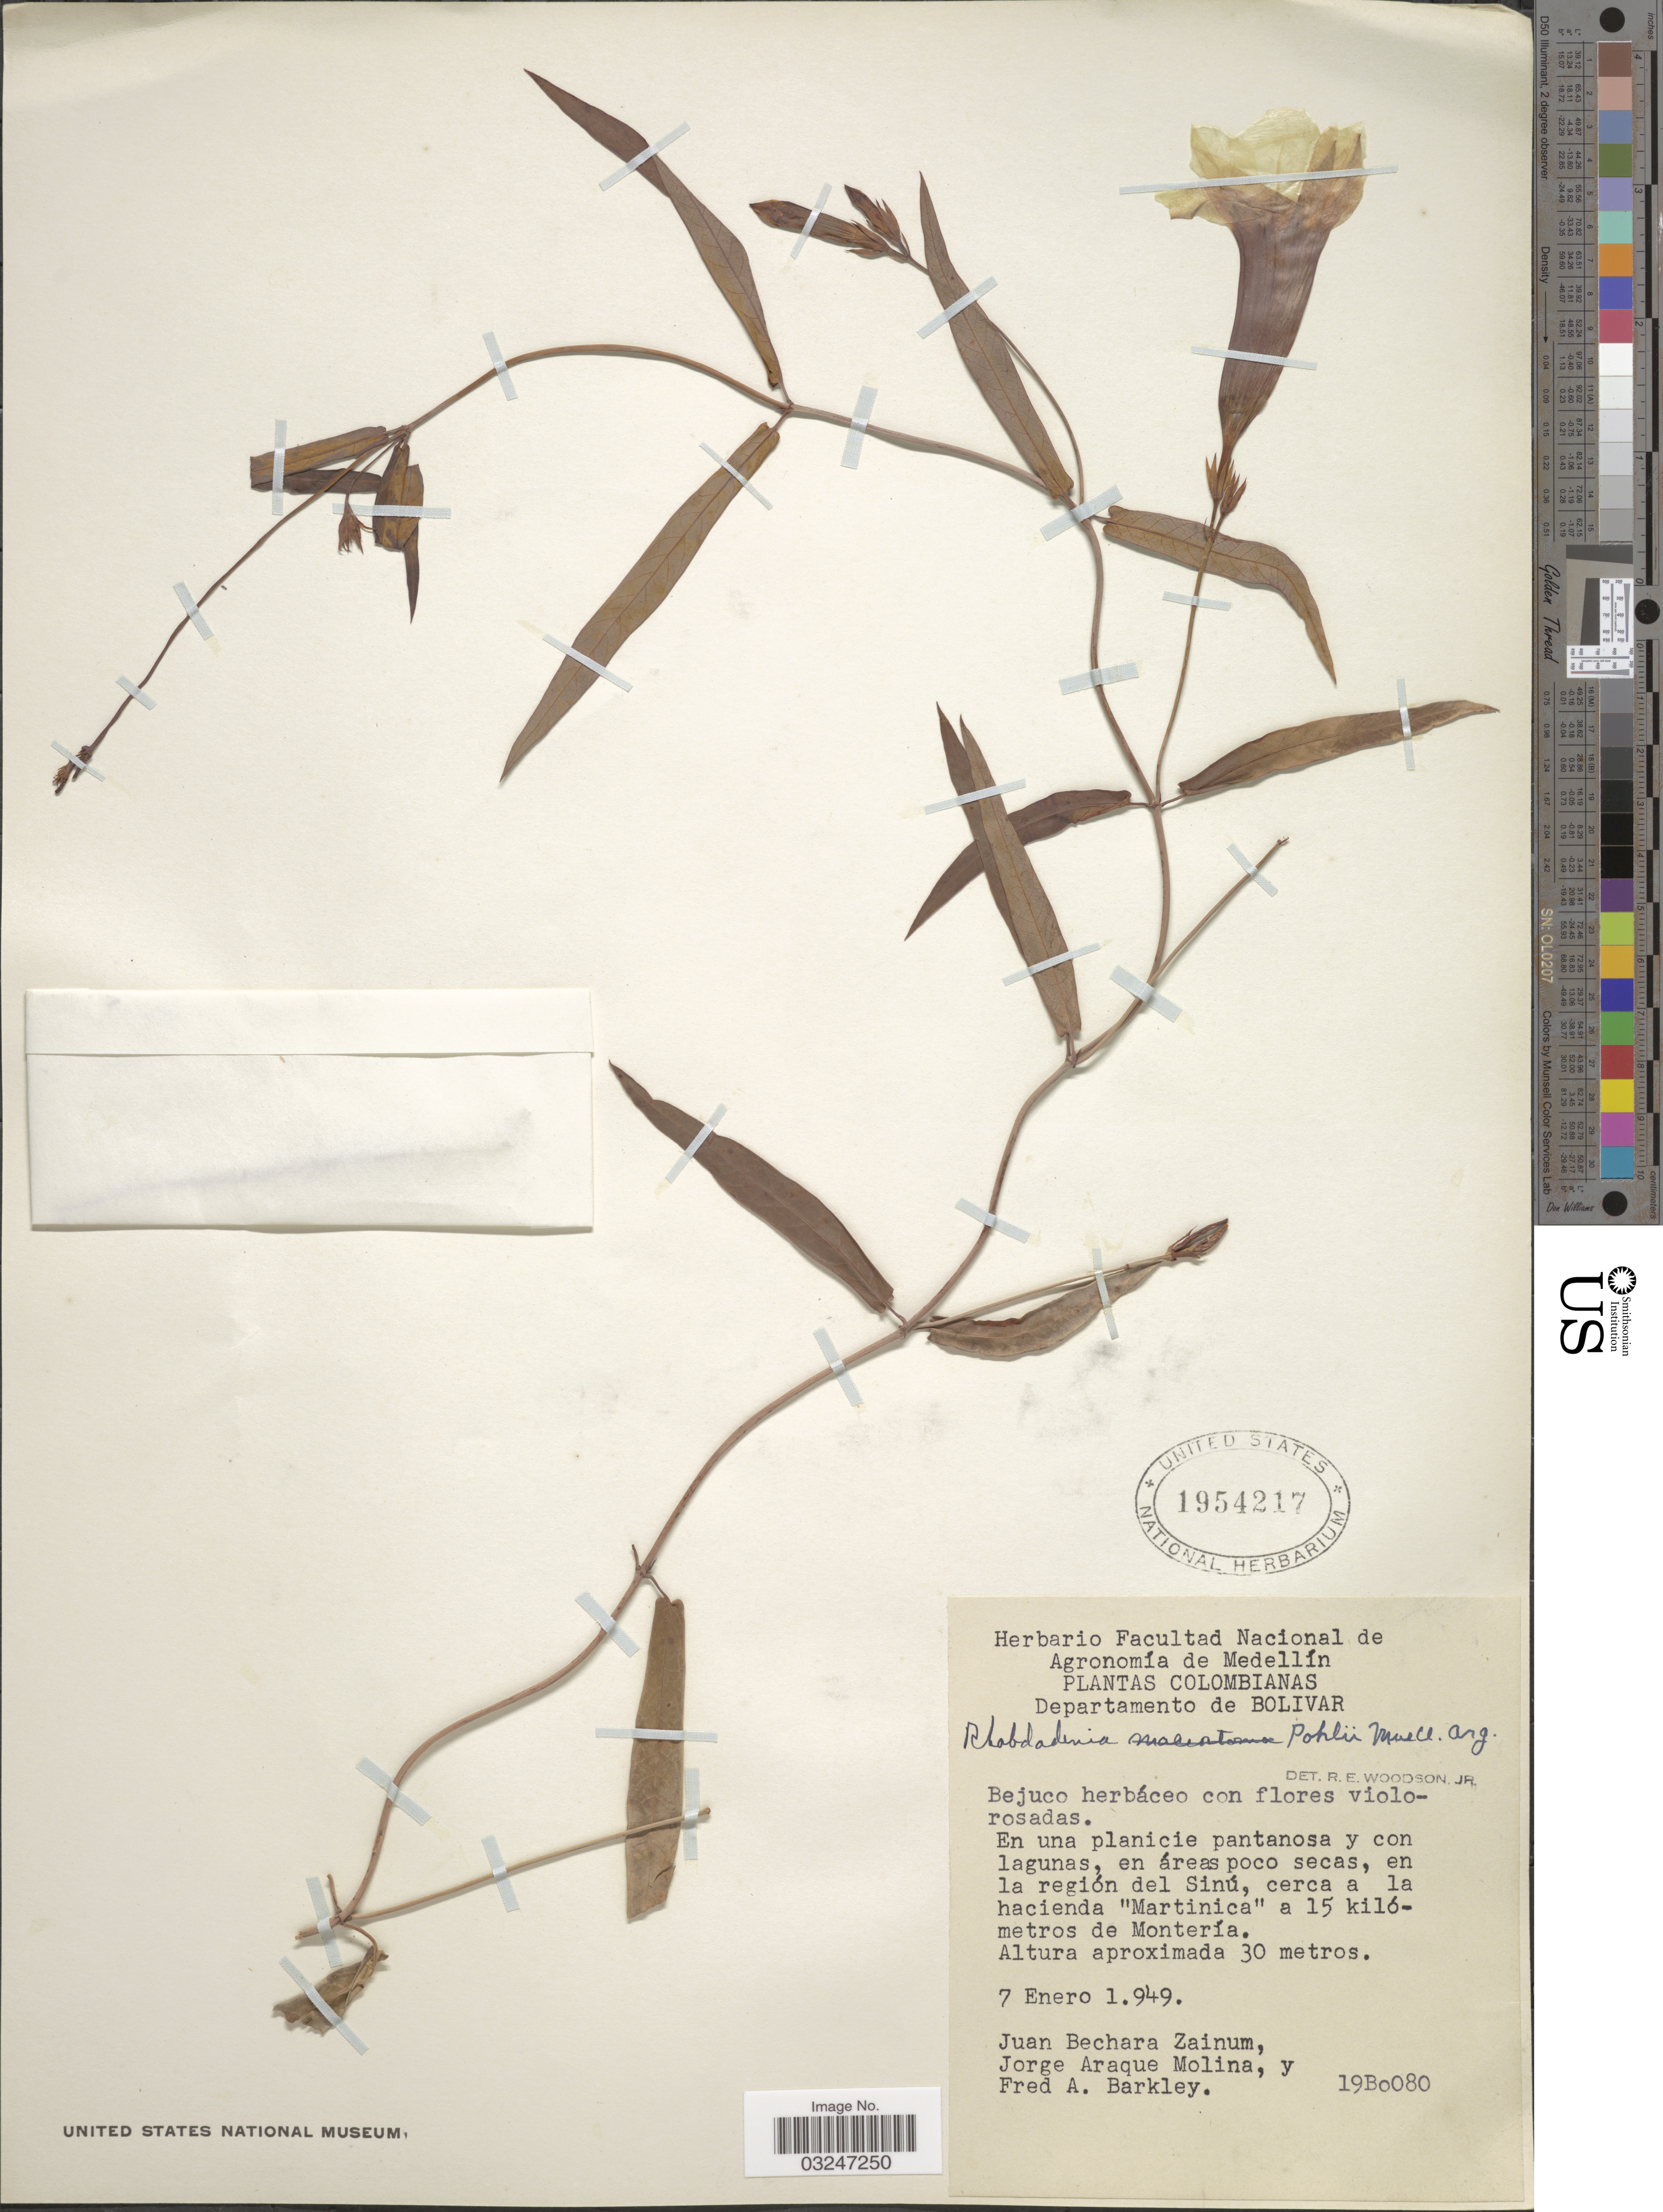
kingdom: Plantae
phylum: Tracheophyta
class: Magnoliopsida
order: Gentianales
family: Apocynaceae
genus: Rhabdadenia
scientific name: Rhabdadenia pohlii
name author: Müll. Arg.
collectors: J. Zainúm, J. A. Molina & F. A. Barkley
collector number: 19Bo080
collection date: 1949-01-07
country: Colombia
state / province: Bolívar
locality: Departamento de Bolivar. En la región del Sinú, cerca a la hacienda "Martinica" a 15 kilómetros de Montería.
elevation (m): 30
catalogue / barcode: US 1954217